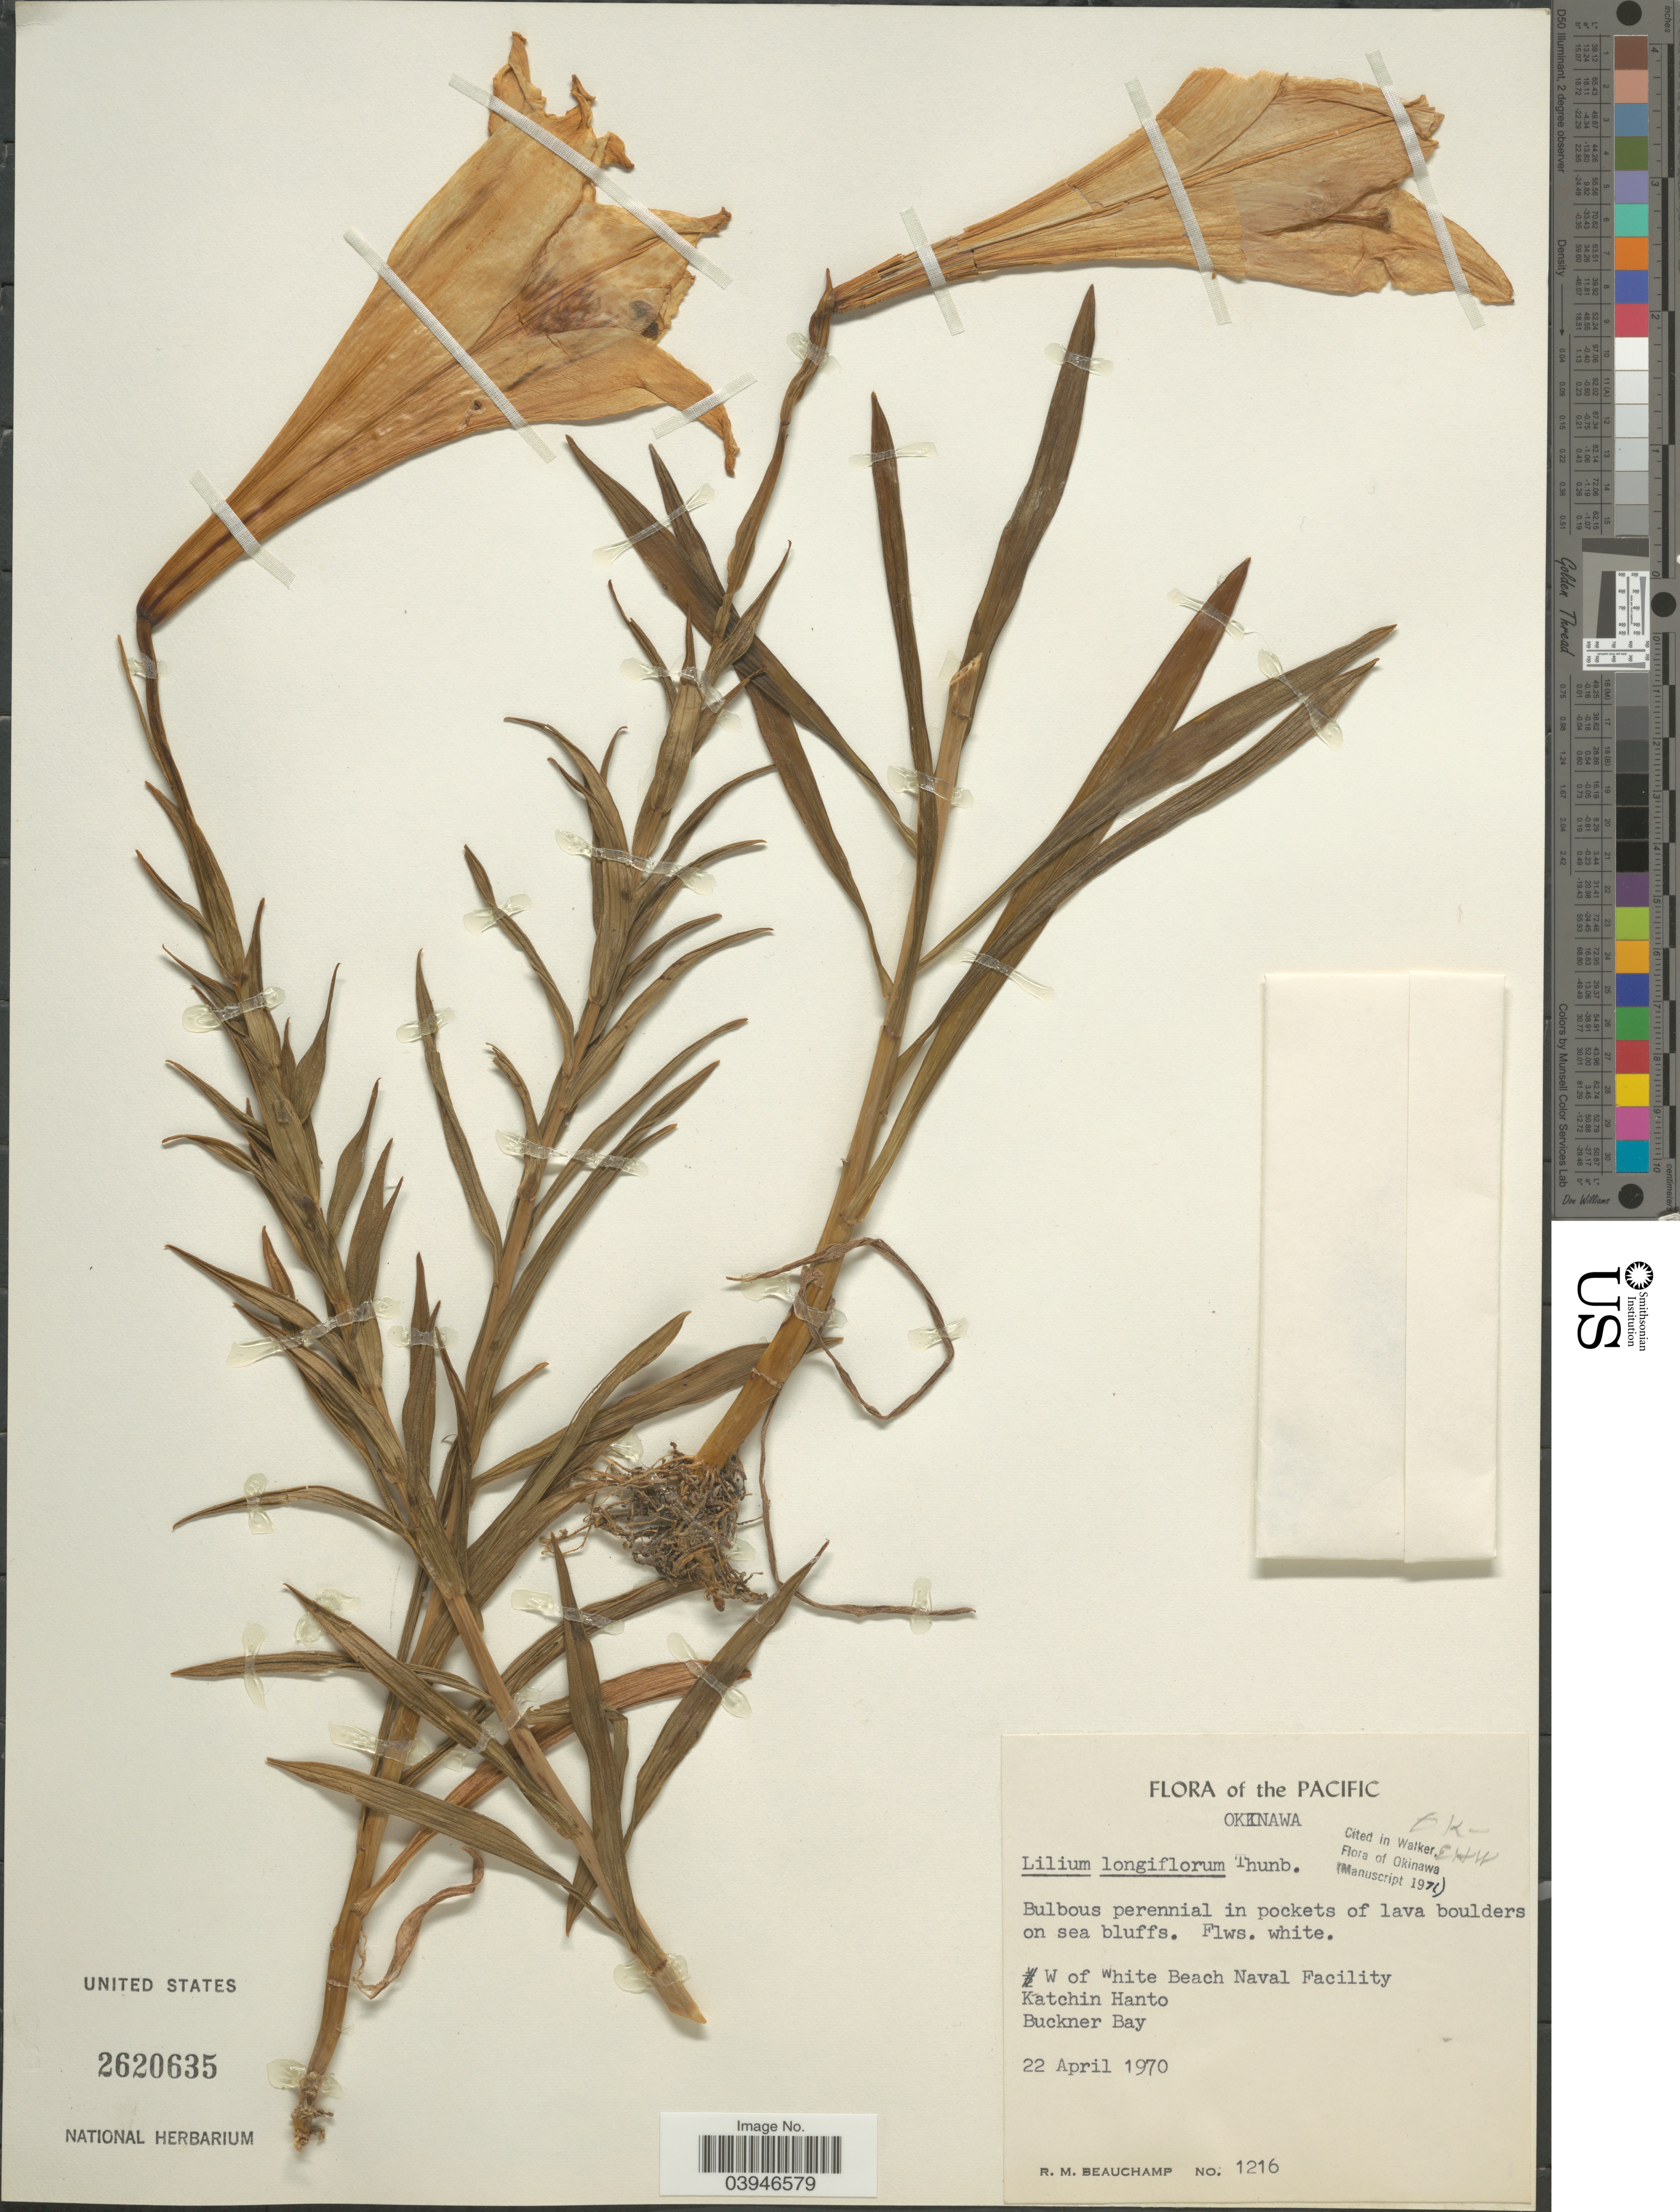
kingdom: Plantae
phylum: Tracheophyta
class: Liliopsida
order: Liliales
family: Liliaceae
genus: Lilium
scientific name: Lilium longiflorum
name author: Thunb.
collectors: R. Beauchamp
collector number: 1216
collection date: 1970-04-22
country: Japan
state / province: Okinawa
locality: Pacific. W of White Beach Naval Facility Katchin Hanto. Buckner Bay.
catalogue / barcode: US 2620635